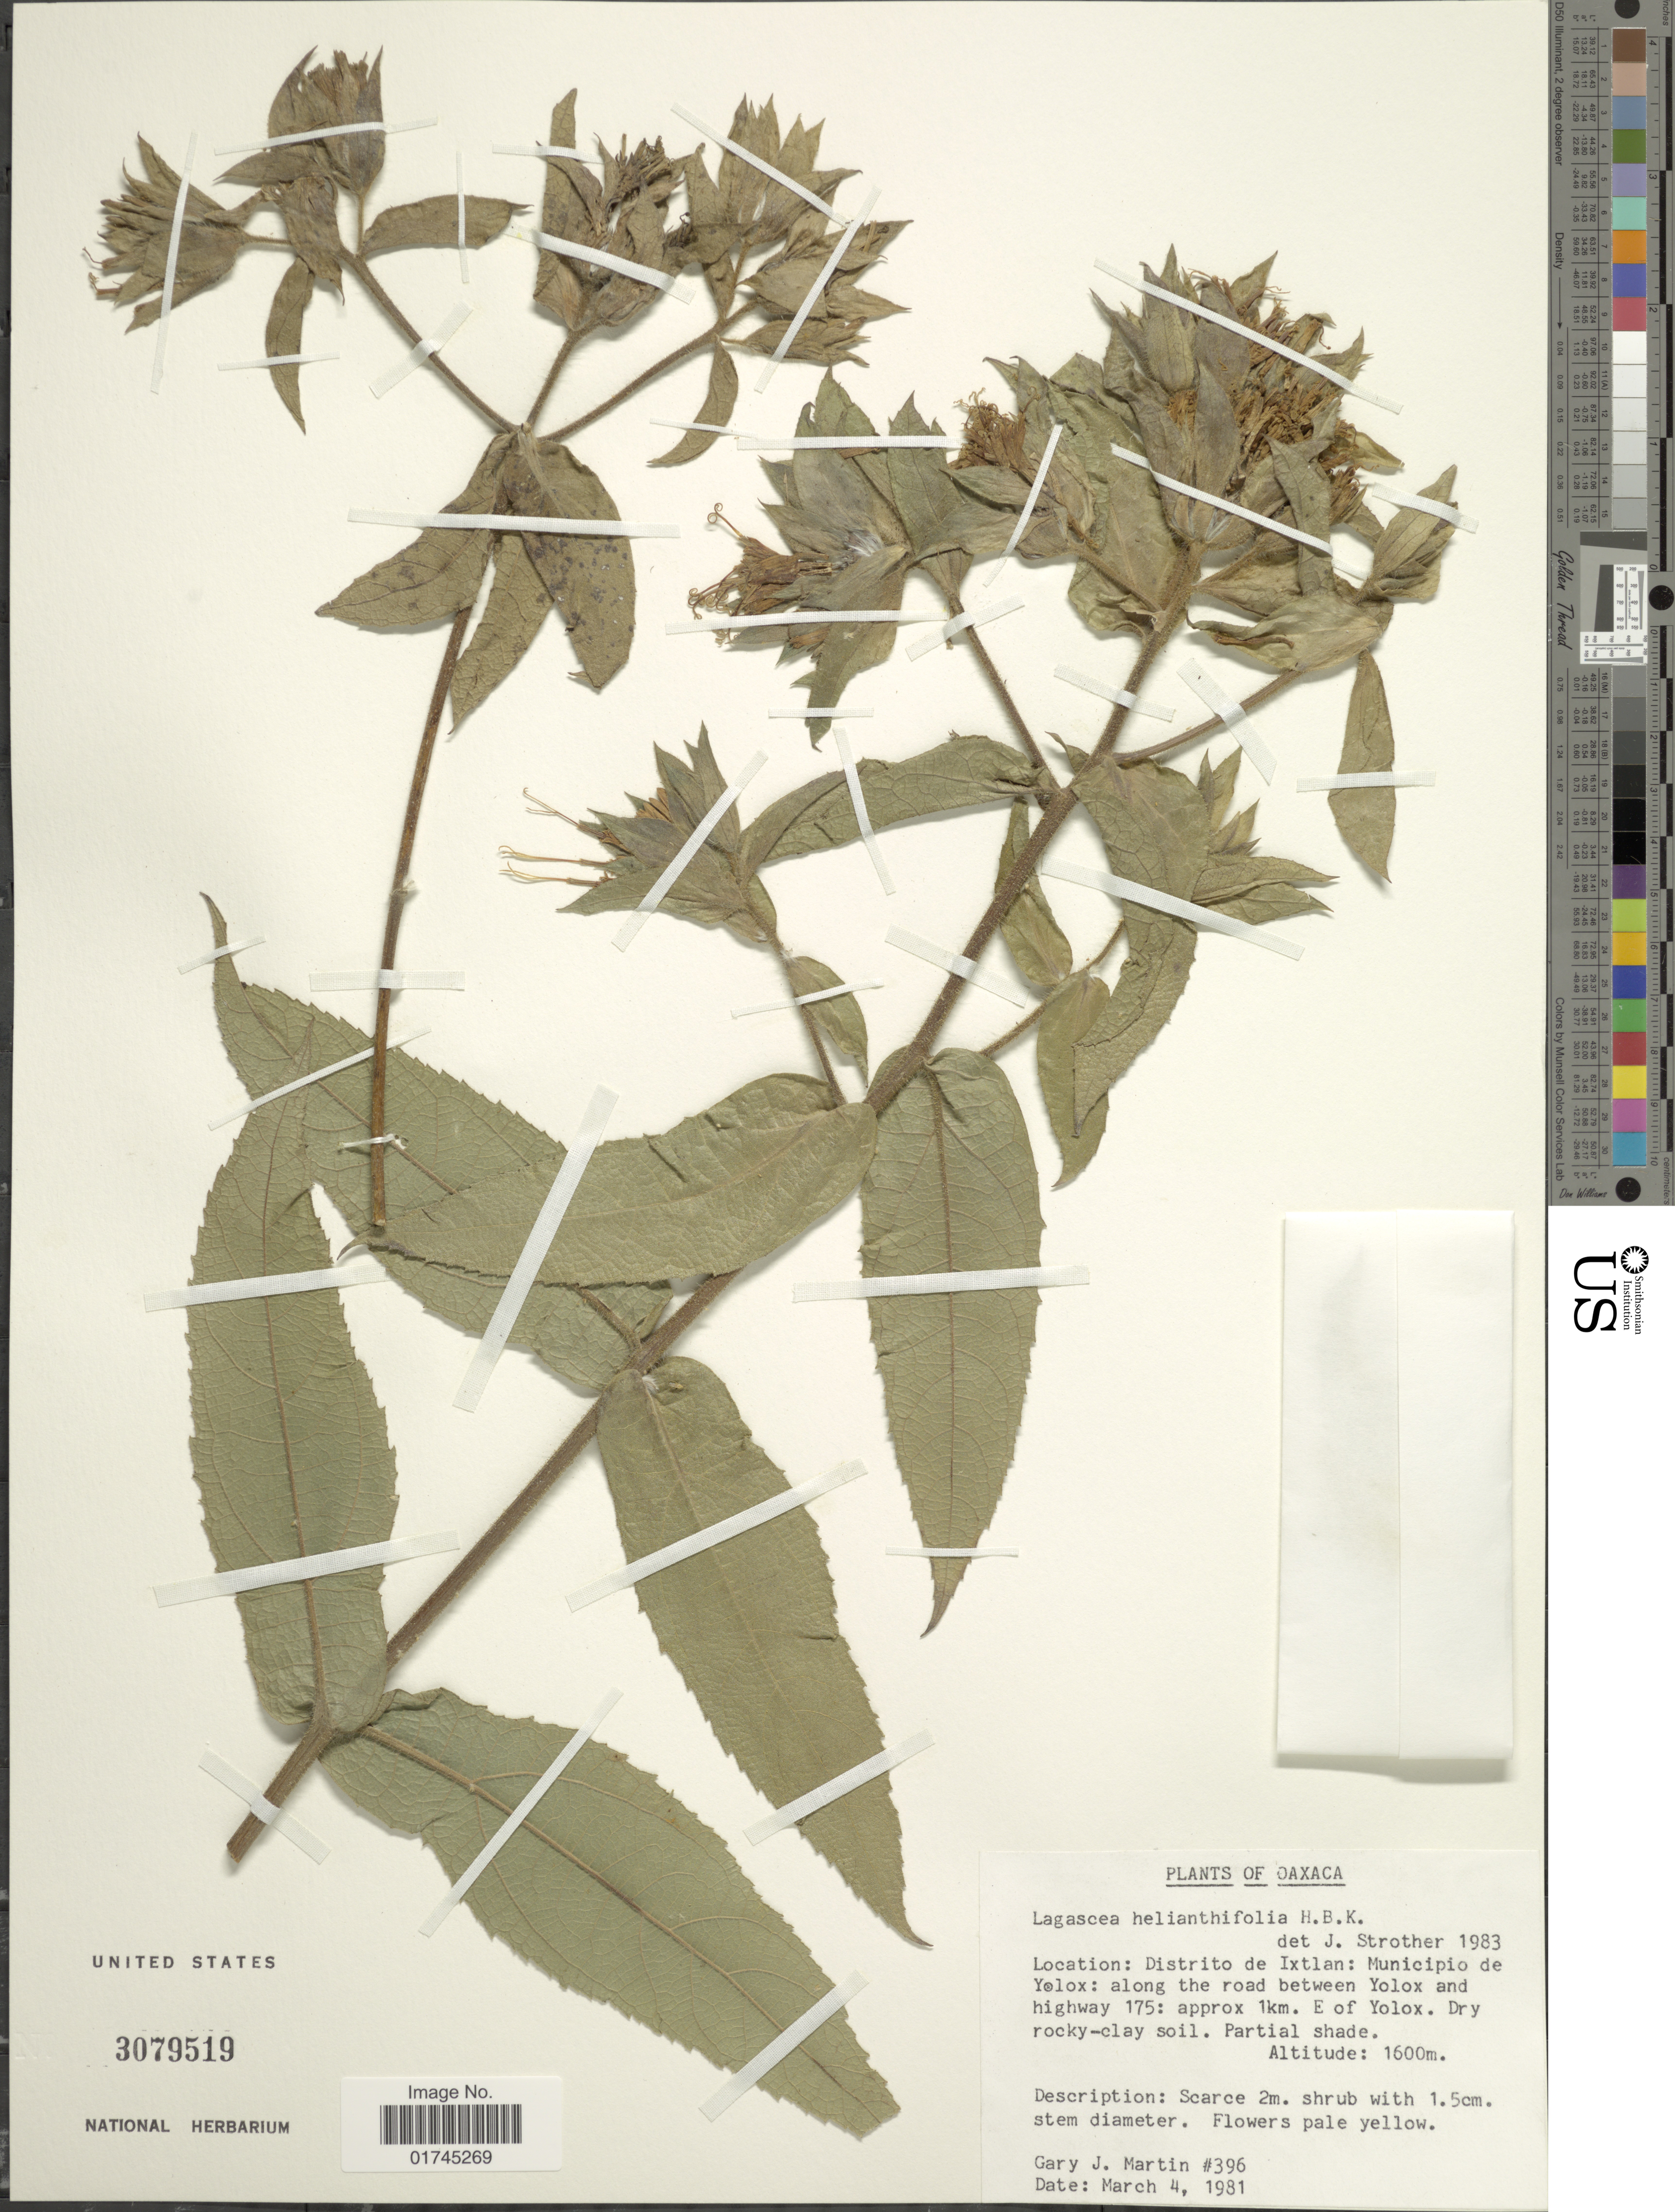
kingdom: Plantae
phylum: Tracheophyta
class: Magnoliopsida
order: Asterales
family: Asteraceae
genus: Lagascea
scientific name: Lagascea helianthifolia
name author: Kunth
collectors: G. J. Martin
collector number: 396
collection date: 1981-03-04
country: Mexico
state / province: Oaxaca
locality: Distrito de Ixtlan: Municipio de Yolox: along the road between Yolox and highway 175: approx 1 km. E of Yolox.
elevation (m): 1600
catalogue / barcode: US 3079519